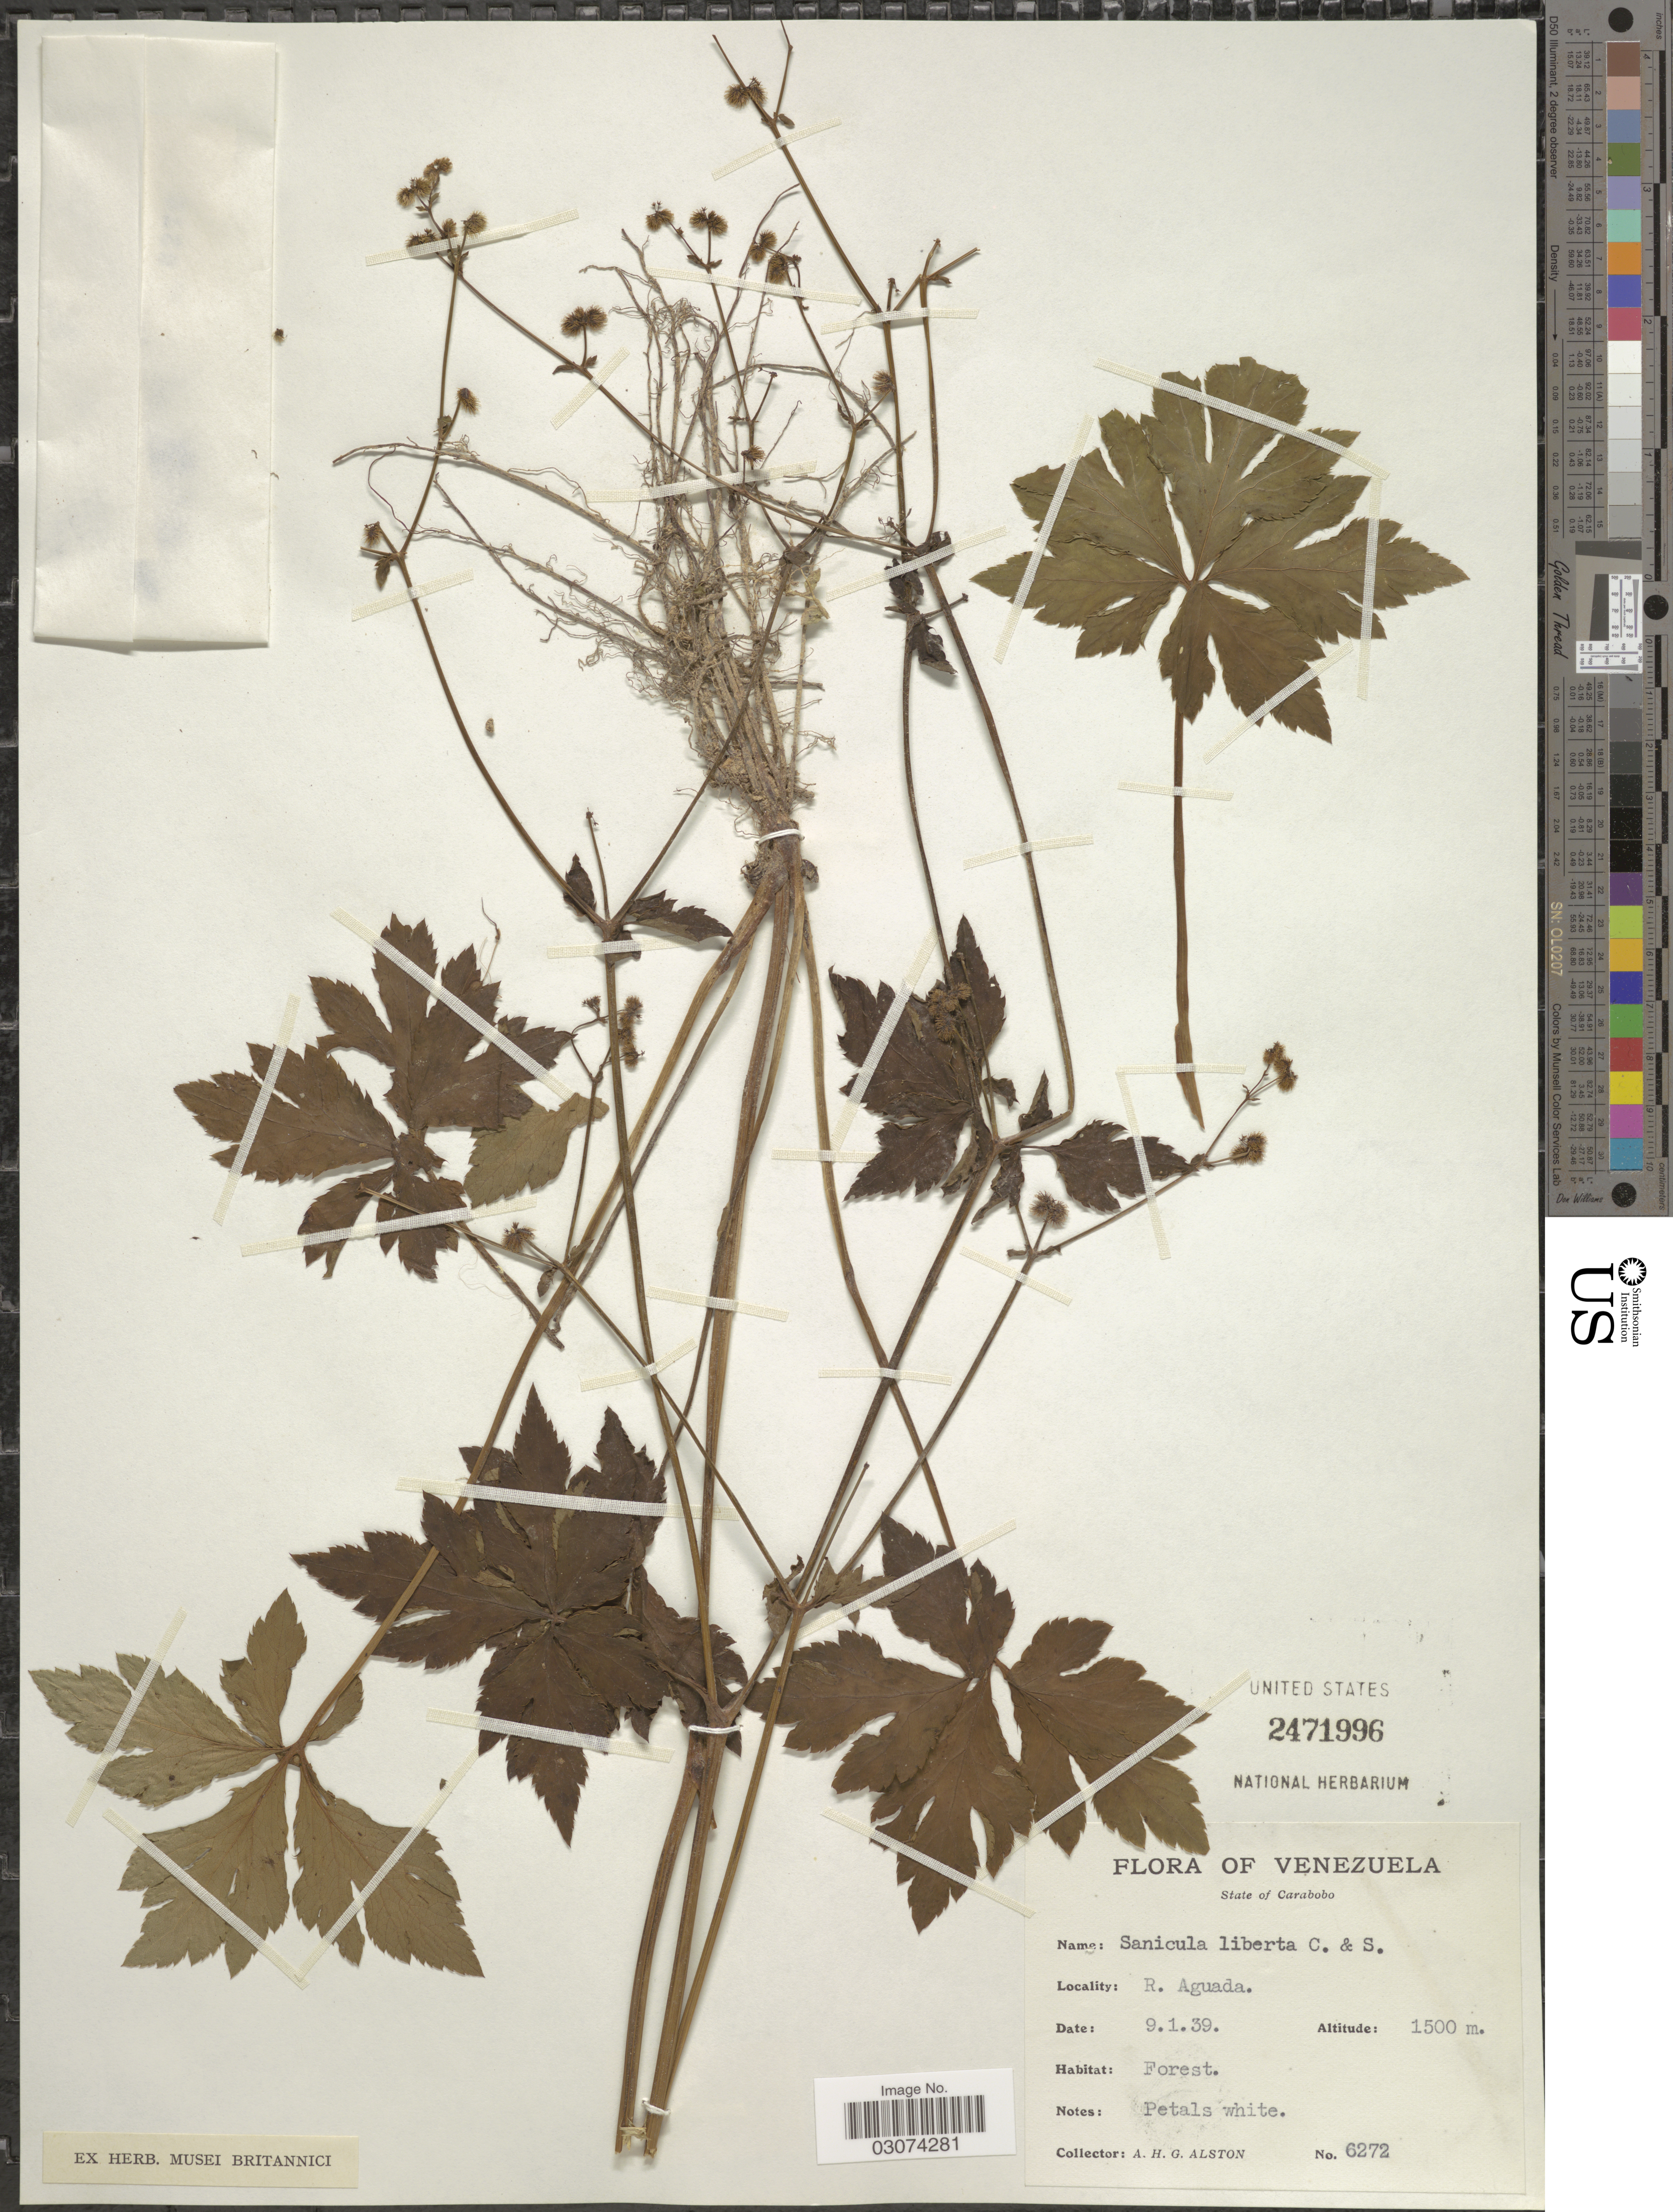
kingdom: Plantae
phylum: Tracheophyta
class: Magnoliopsida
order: Apiales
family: Apiaceae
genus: Sanicula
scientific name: Sanicula liberta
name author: Cham. & Schltdl.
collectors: A. H. Alston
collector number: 6272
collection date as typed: Transcribed d/m/y: 9/1/39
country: Venezuela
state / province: Carabobo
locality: R. Aguada.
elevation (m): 1500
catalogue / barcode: US 2471996